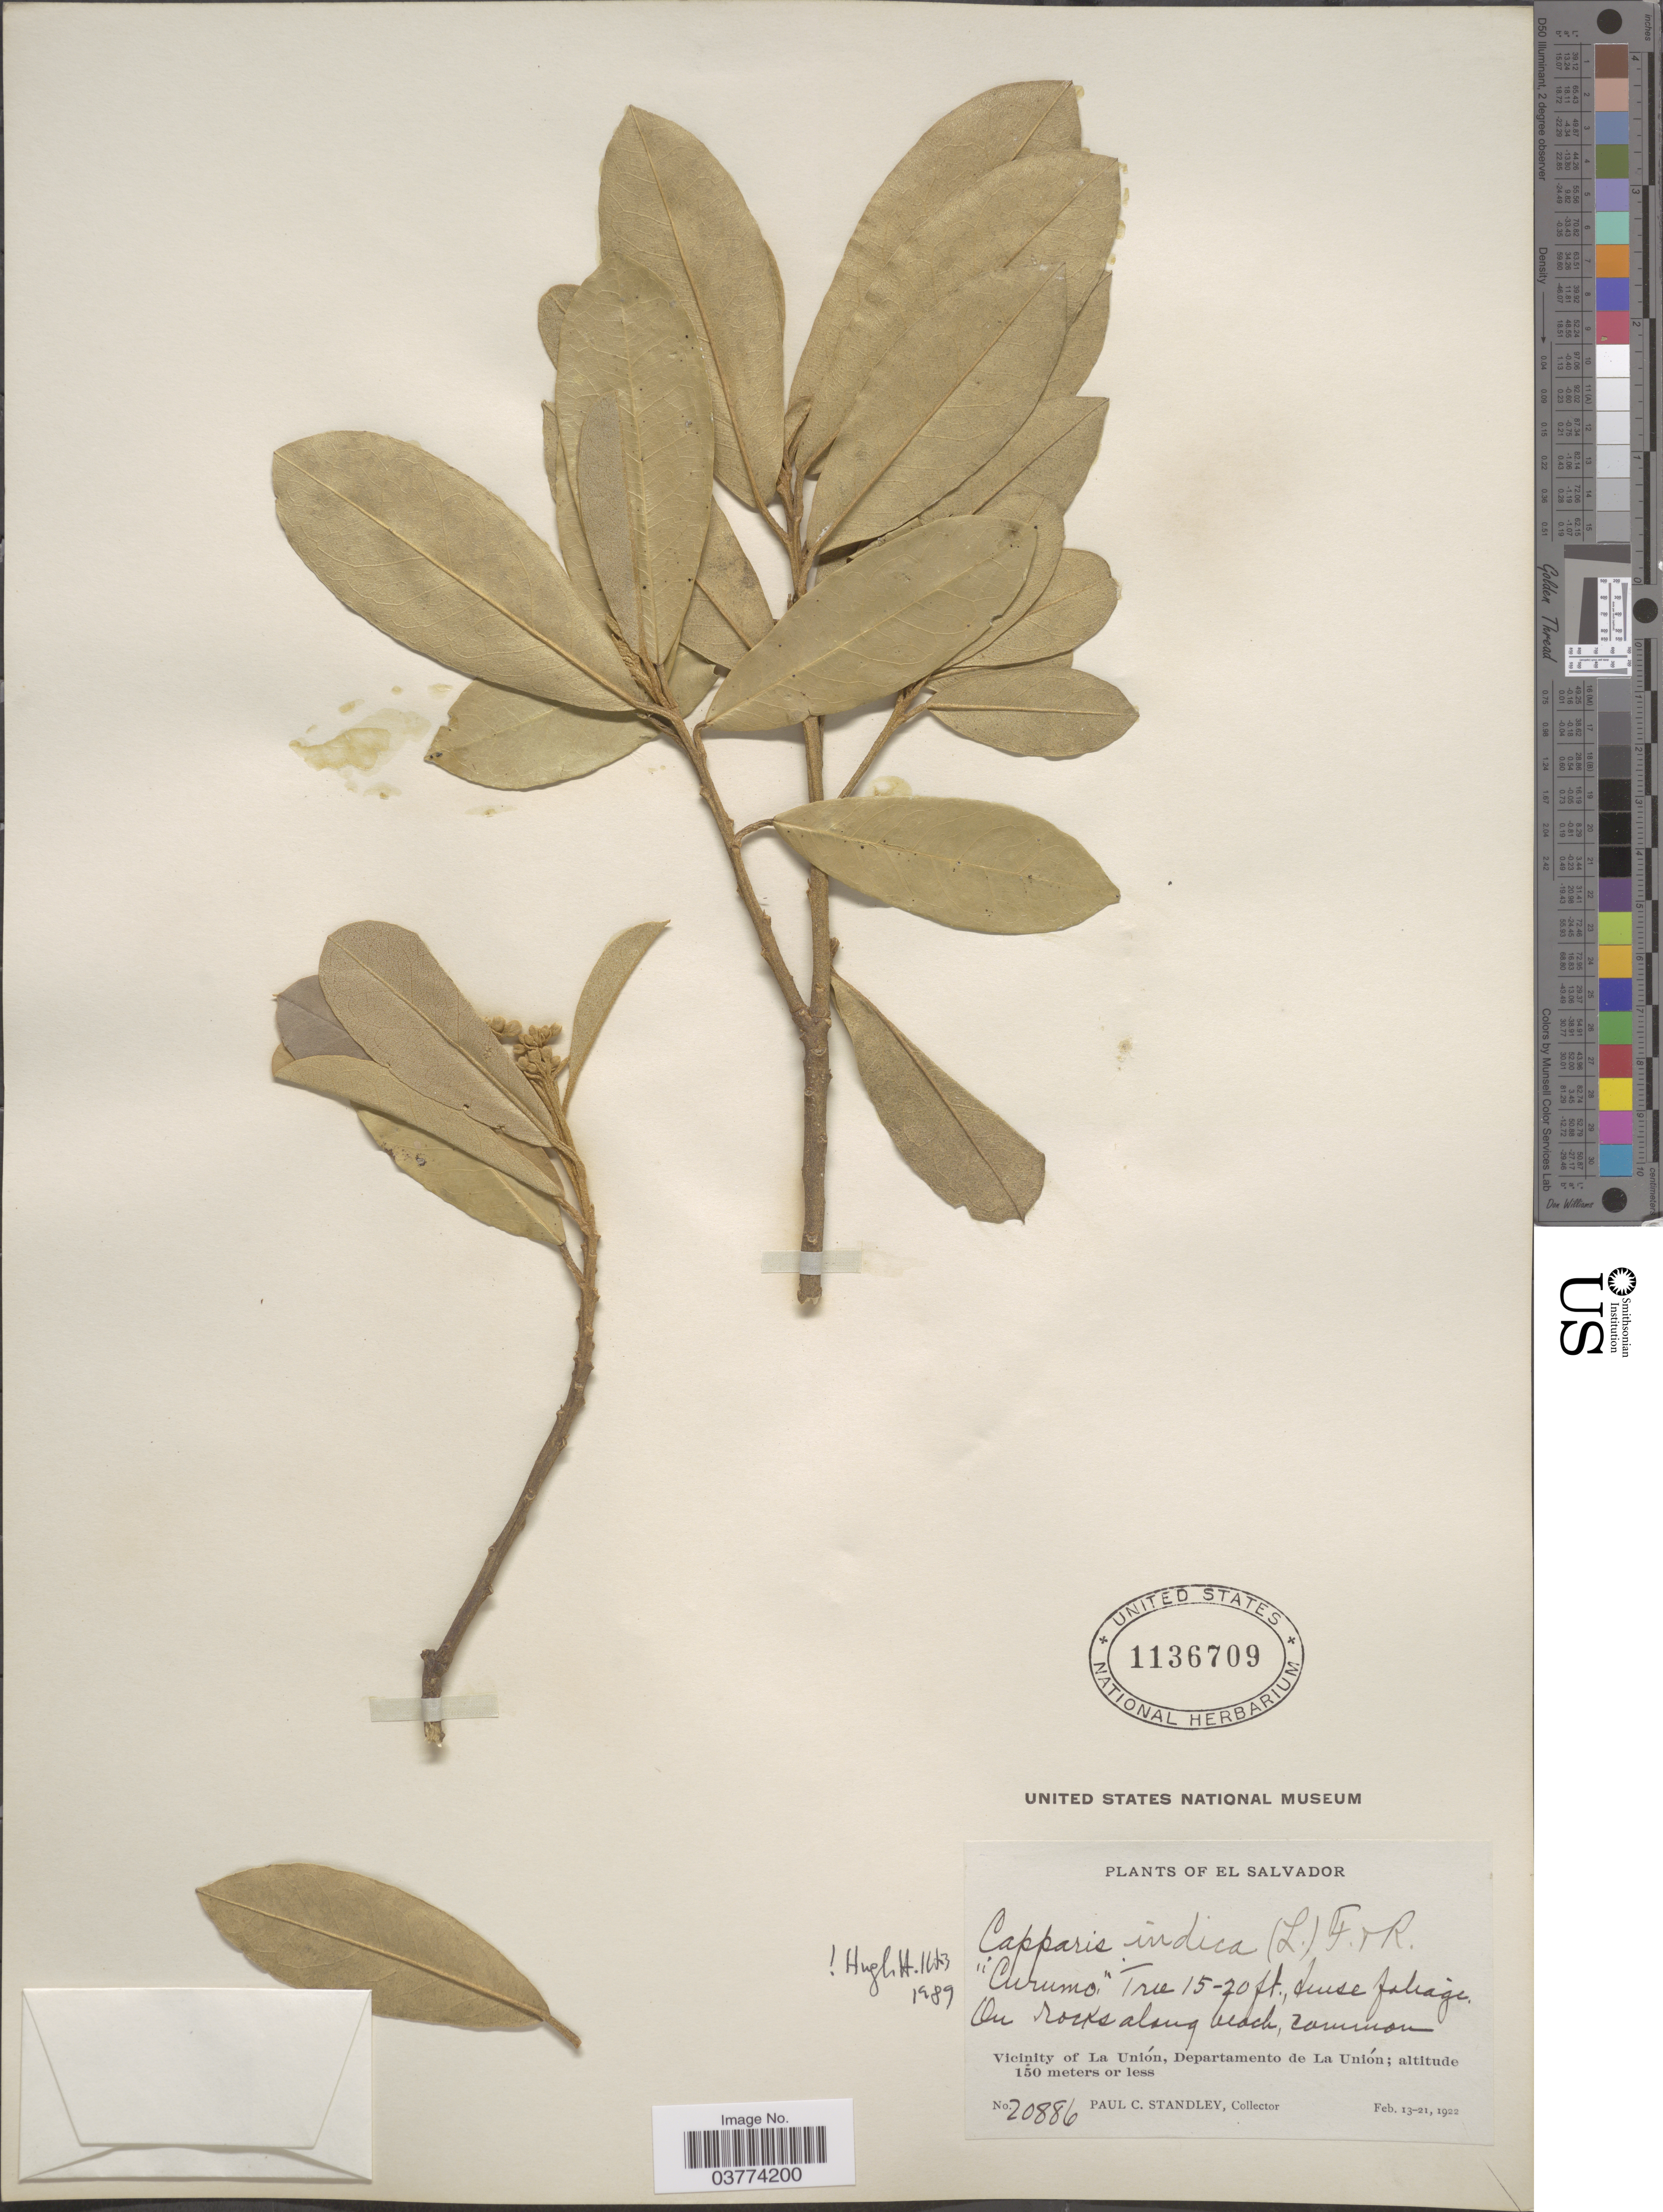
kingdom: Plantae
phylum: Tracheophyta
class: Magnoliopsida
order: Brassicales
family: Capparaceae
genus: Quadrella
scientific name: Quadrella indica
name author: (L.) Iltis & Cornejo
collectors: P. C. Standley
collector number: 20886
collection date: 1922-02-13/1922-02-21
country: El Salvador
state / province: La Union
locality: Vicinity of La Unión, Departamento de La Unión.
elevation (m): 150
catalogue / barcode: US 1136709